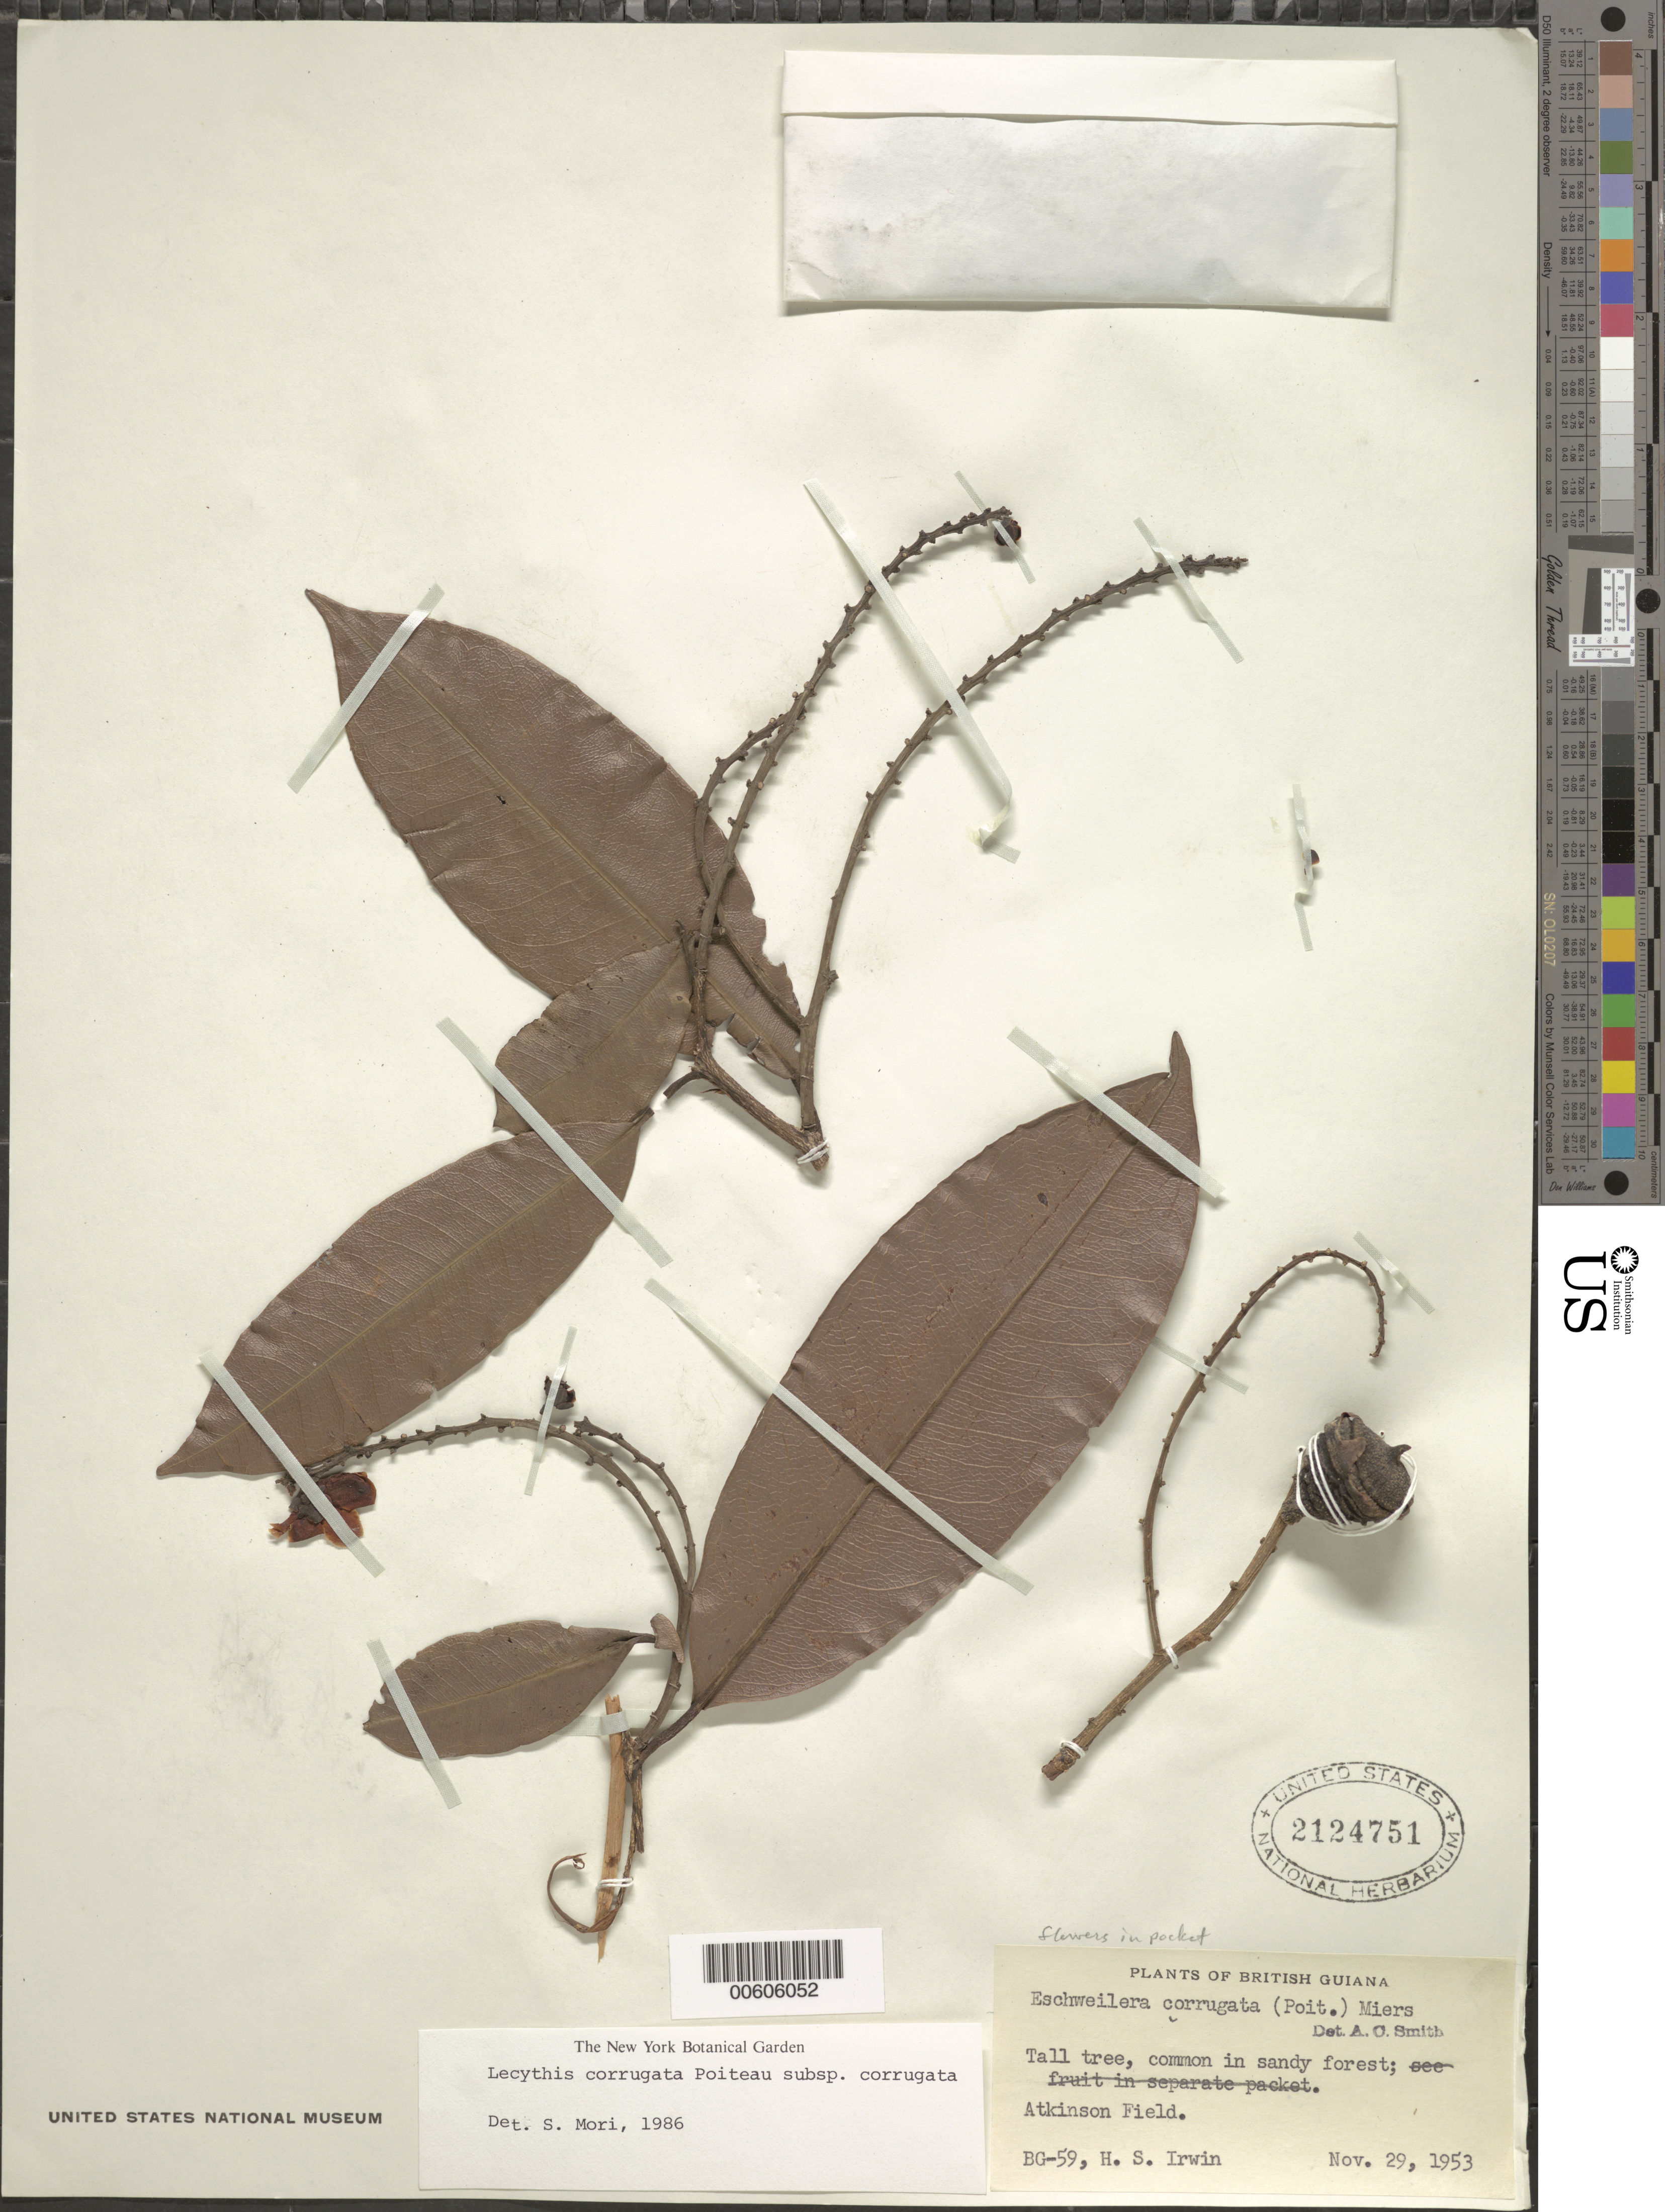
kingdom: Plantae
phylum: Tracheophyta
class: Magnoliopsida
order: Ericales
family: Lecythidaceae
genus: Lecythis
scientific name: Lecythis corrugata subsp. corrugata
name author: Poit.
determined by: Mori, Scott A.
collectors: H. Irwin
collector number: BG 59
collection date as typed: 29-Nov-53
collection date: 1953-11-29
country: Guyana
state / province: Demerara-Mahaica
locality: Atkinson Field, 20 mi. S of Georgetown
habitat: Sandy forest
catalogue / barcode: US 2124751